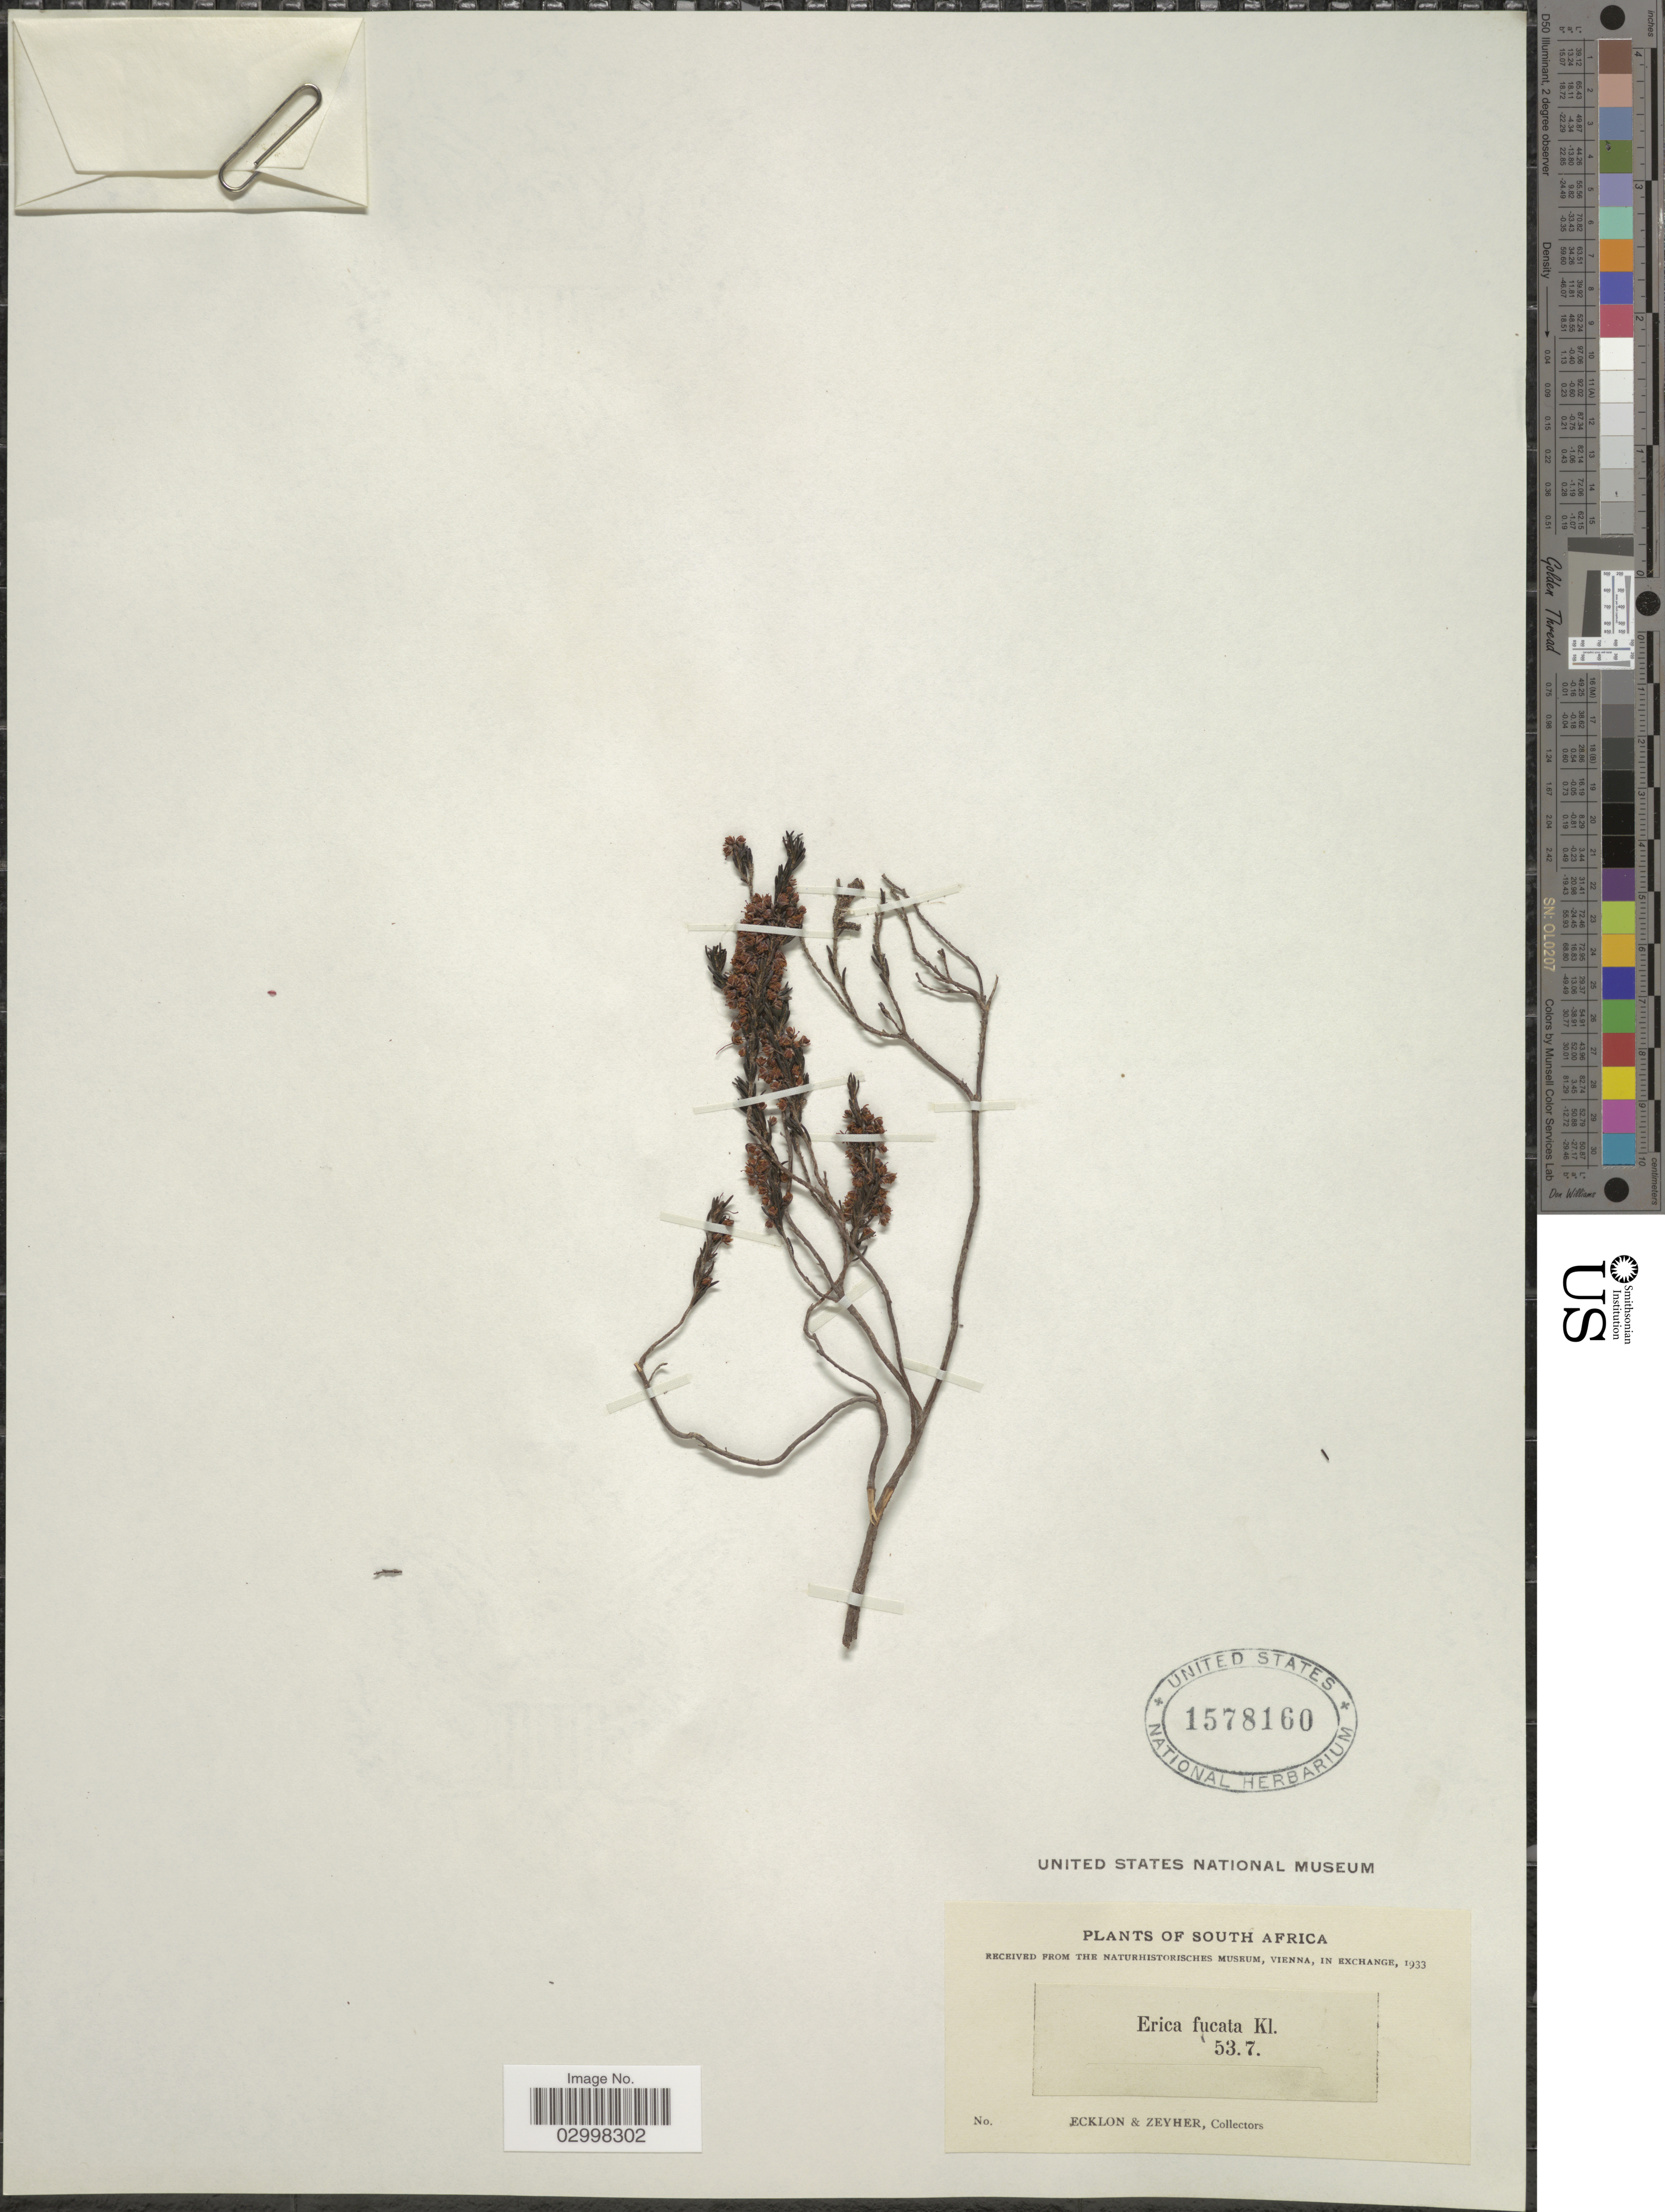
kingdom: Plantae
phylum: Tracheophyta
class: Magnoliopsida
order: Ericales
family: Ericaceae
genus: Erica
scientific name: Erica fuscata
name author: F. Dietr. ex Steud.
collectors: -. Ecklon & -. Zeyher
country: South Africa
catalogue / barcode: US 1578160